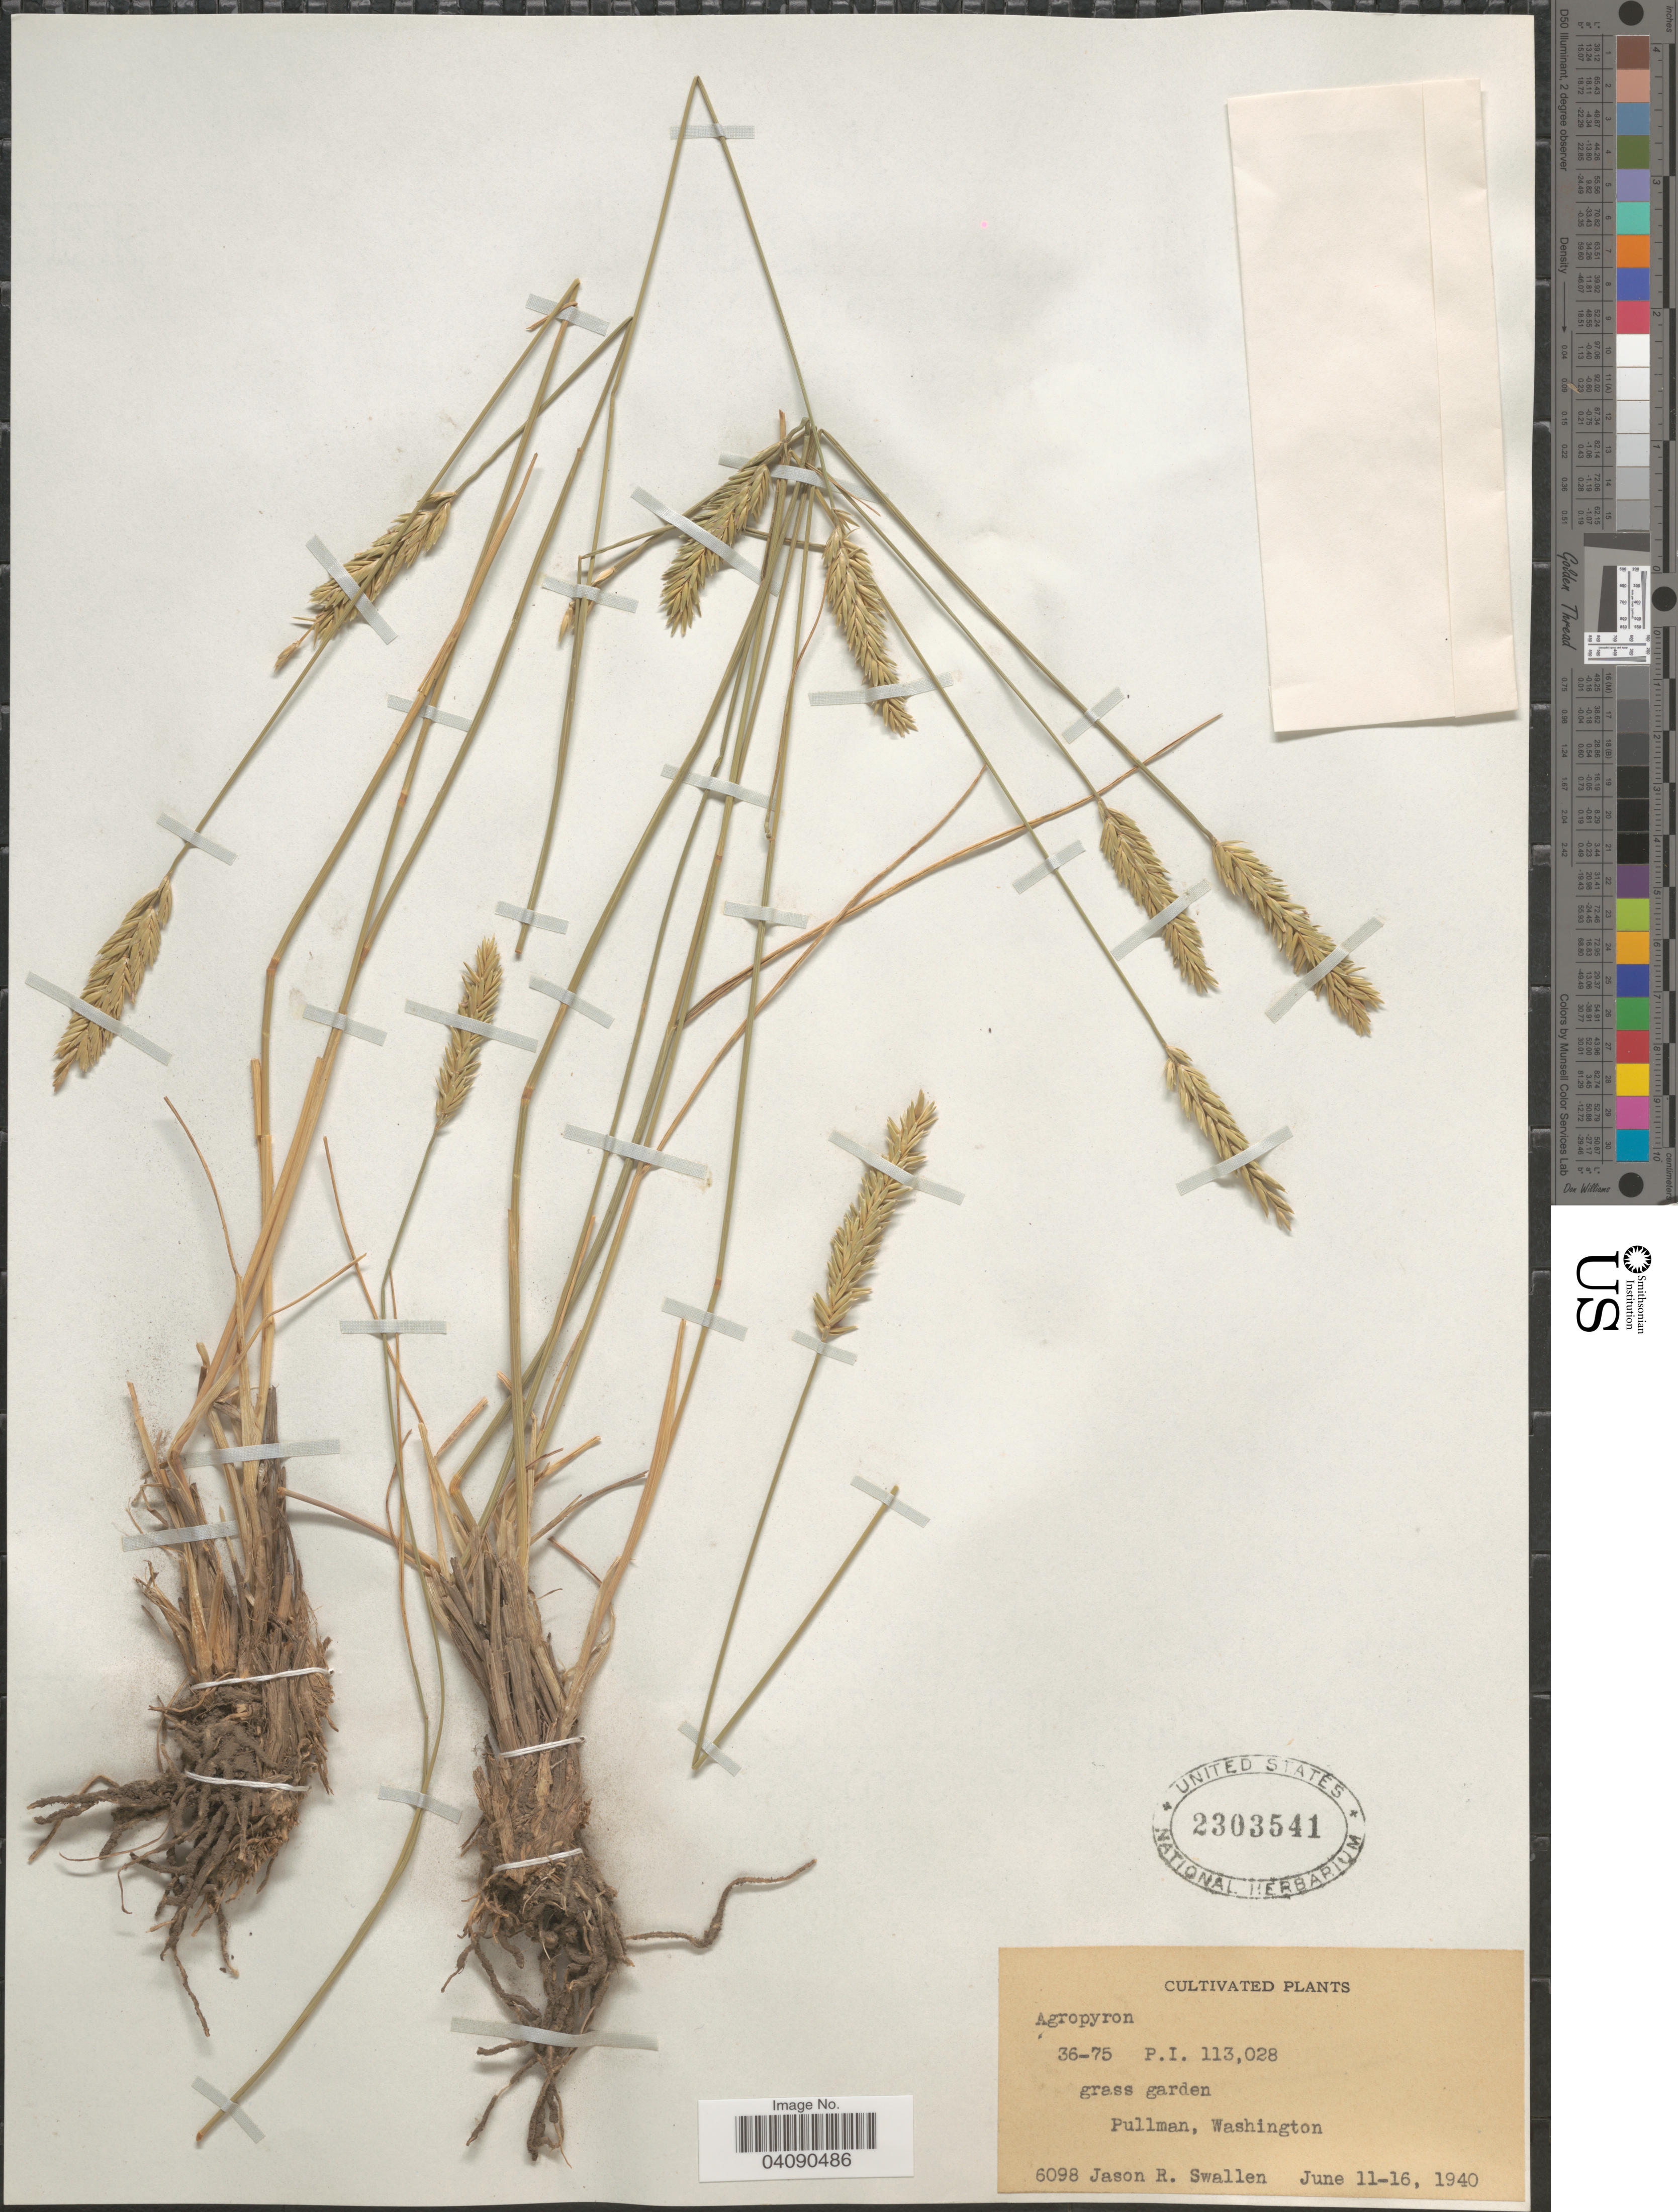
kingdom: Plantae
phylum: Tracheophyta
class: Liliopsida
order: Poales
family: Poaceae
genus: Agropyron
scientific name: Agropyron sp.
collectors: J. R. Swallen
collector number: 6098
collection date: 1940-06-11/1940-06-16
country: United States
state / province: Washington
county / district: Whitman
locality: Grass garden. Pullman.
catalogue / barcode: US 2303541